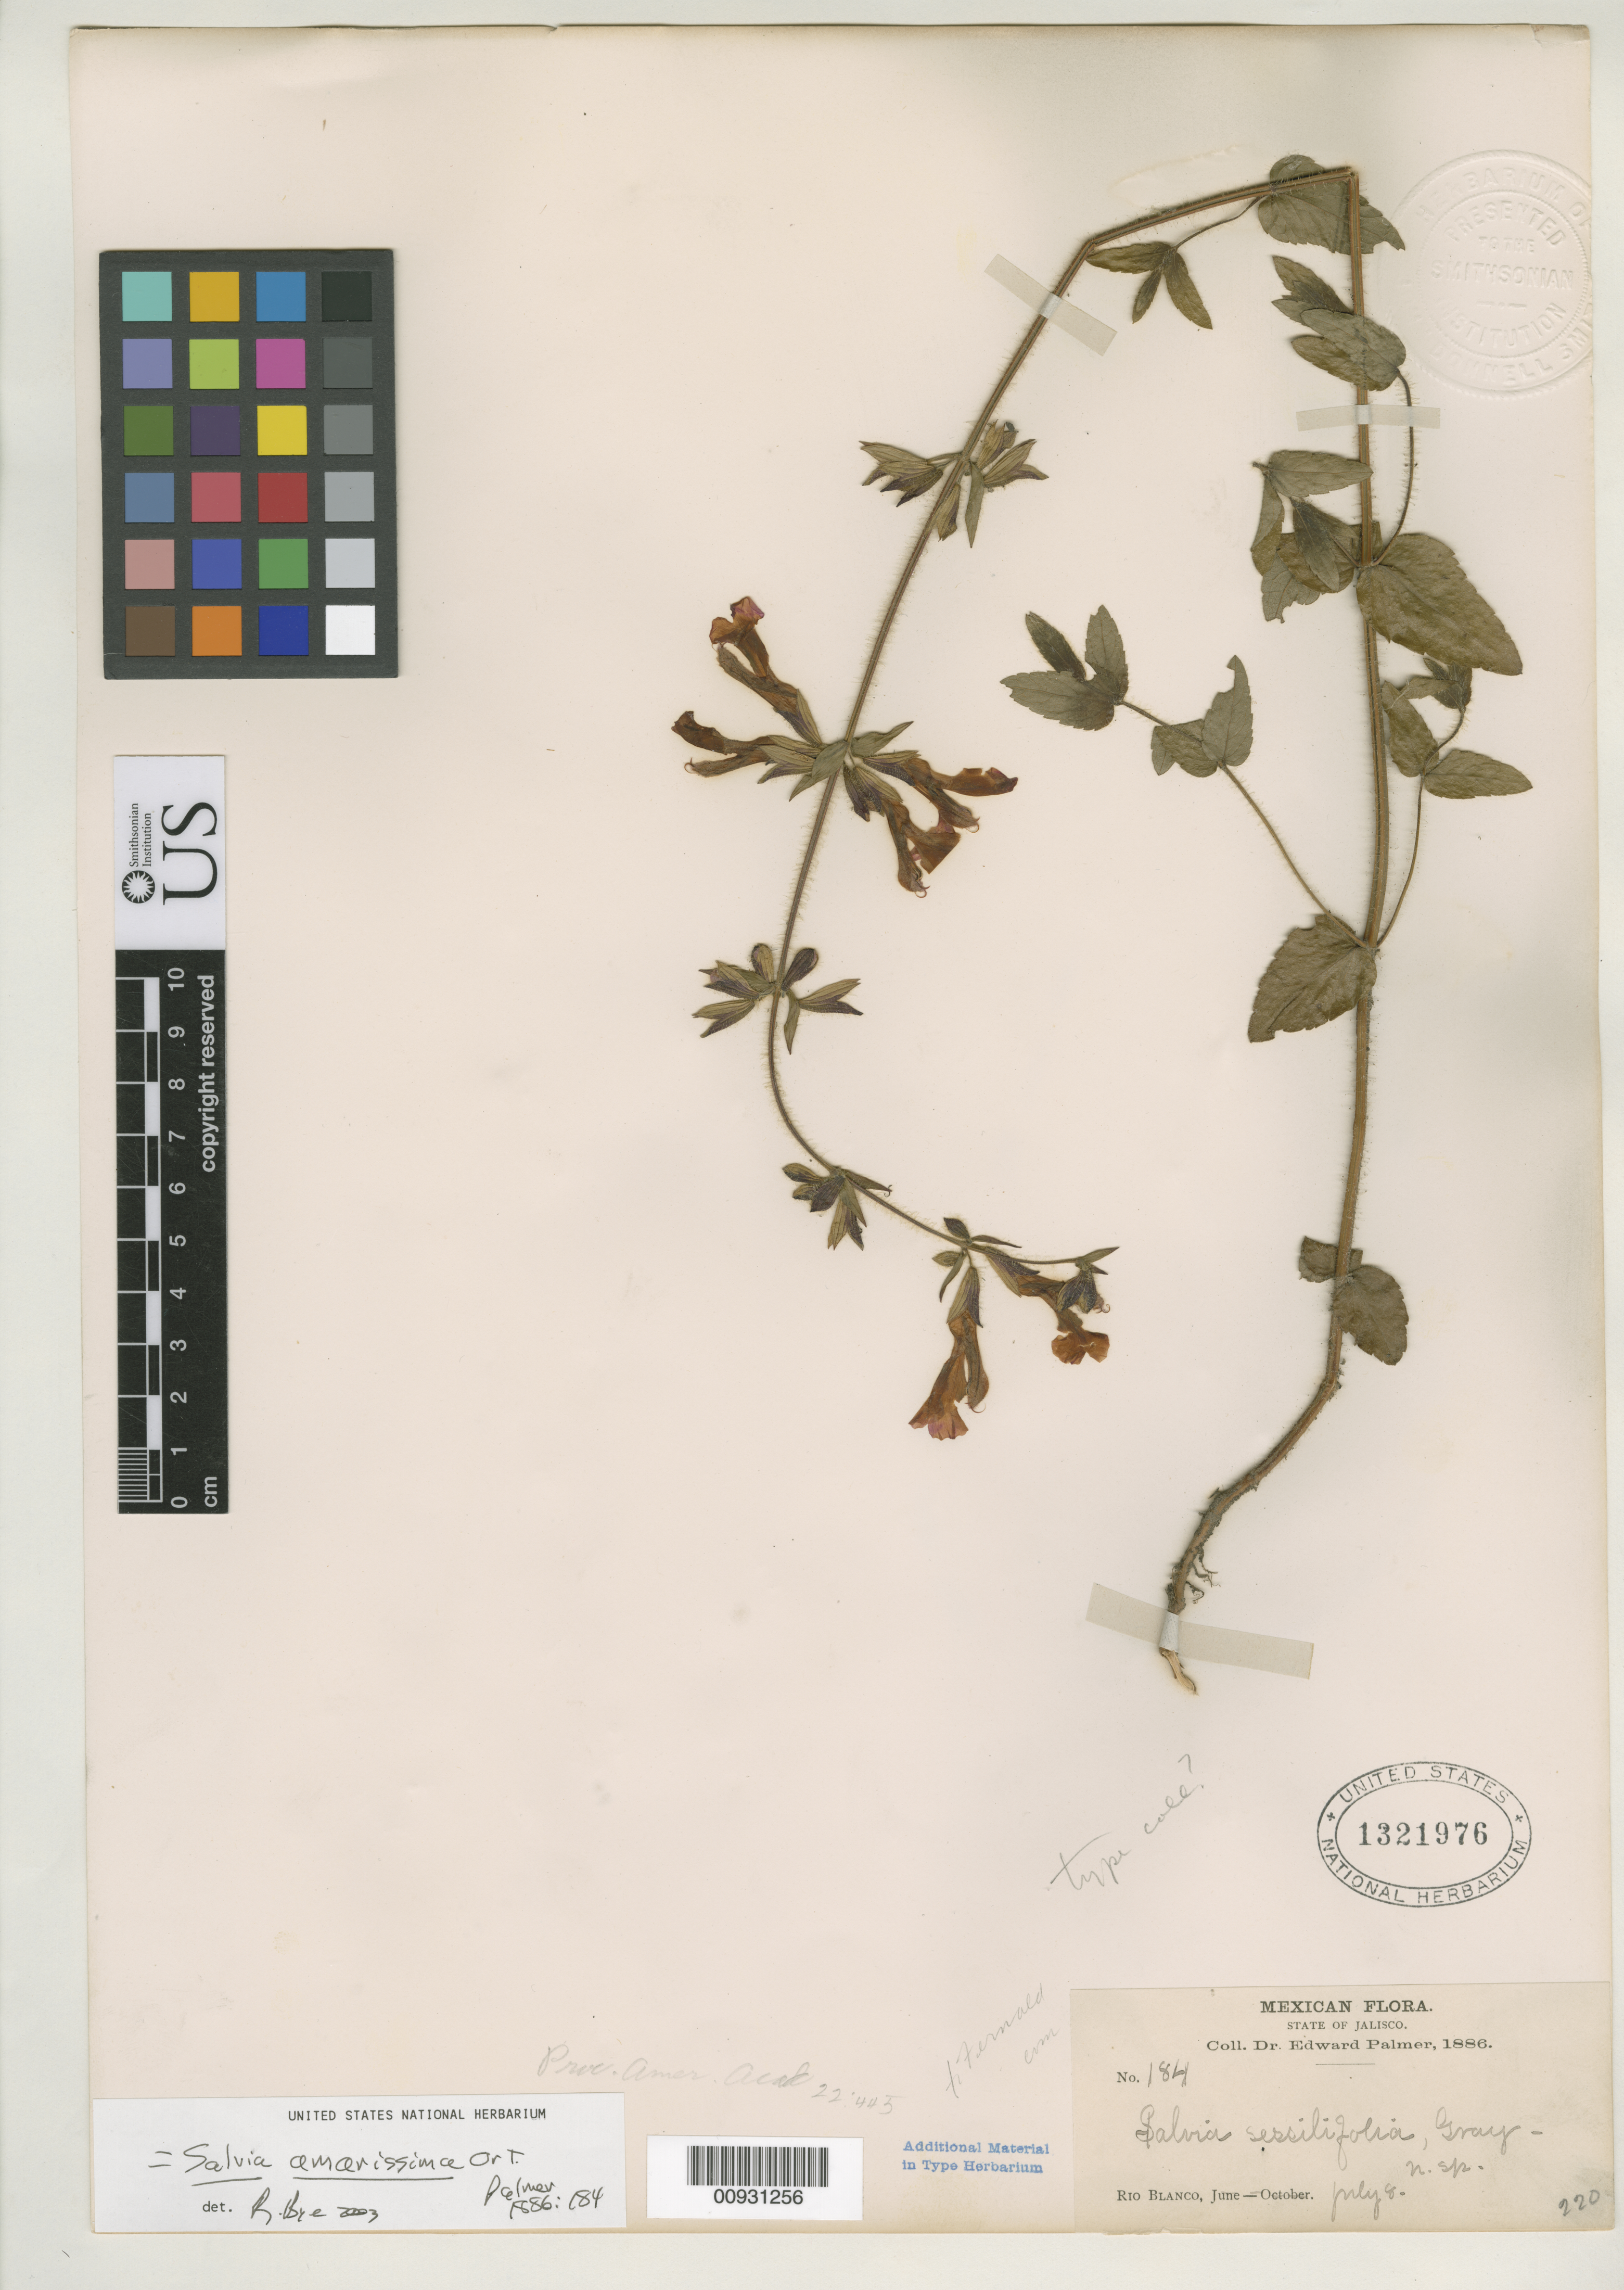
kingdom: Plantae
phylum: Tracheophyta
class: Magnoliopsida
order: Lamiales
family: Lamiaceae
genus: Salvia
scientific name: Salvia sessifolia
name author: A. Gray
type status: Isotype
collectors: E. Palmer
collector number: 184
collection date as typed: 08 Jul 1886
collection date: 1886-07-08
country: Mexico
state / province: Jalisco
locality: Río Blanco.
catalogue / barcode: US 1321976